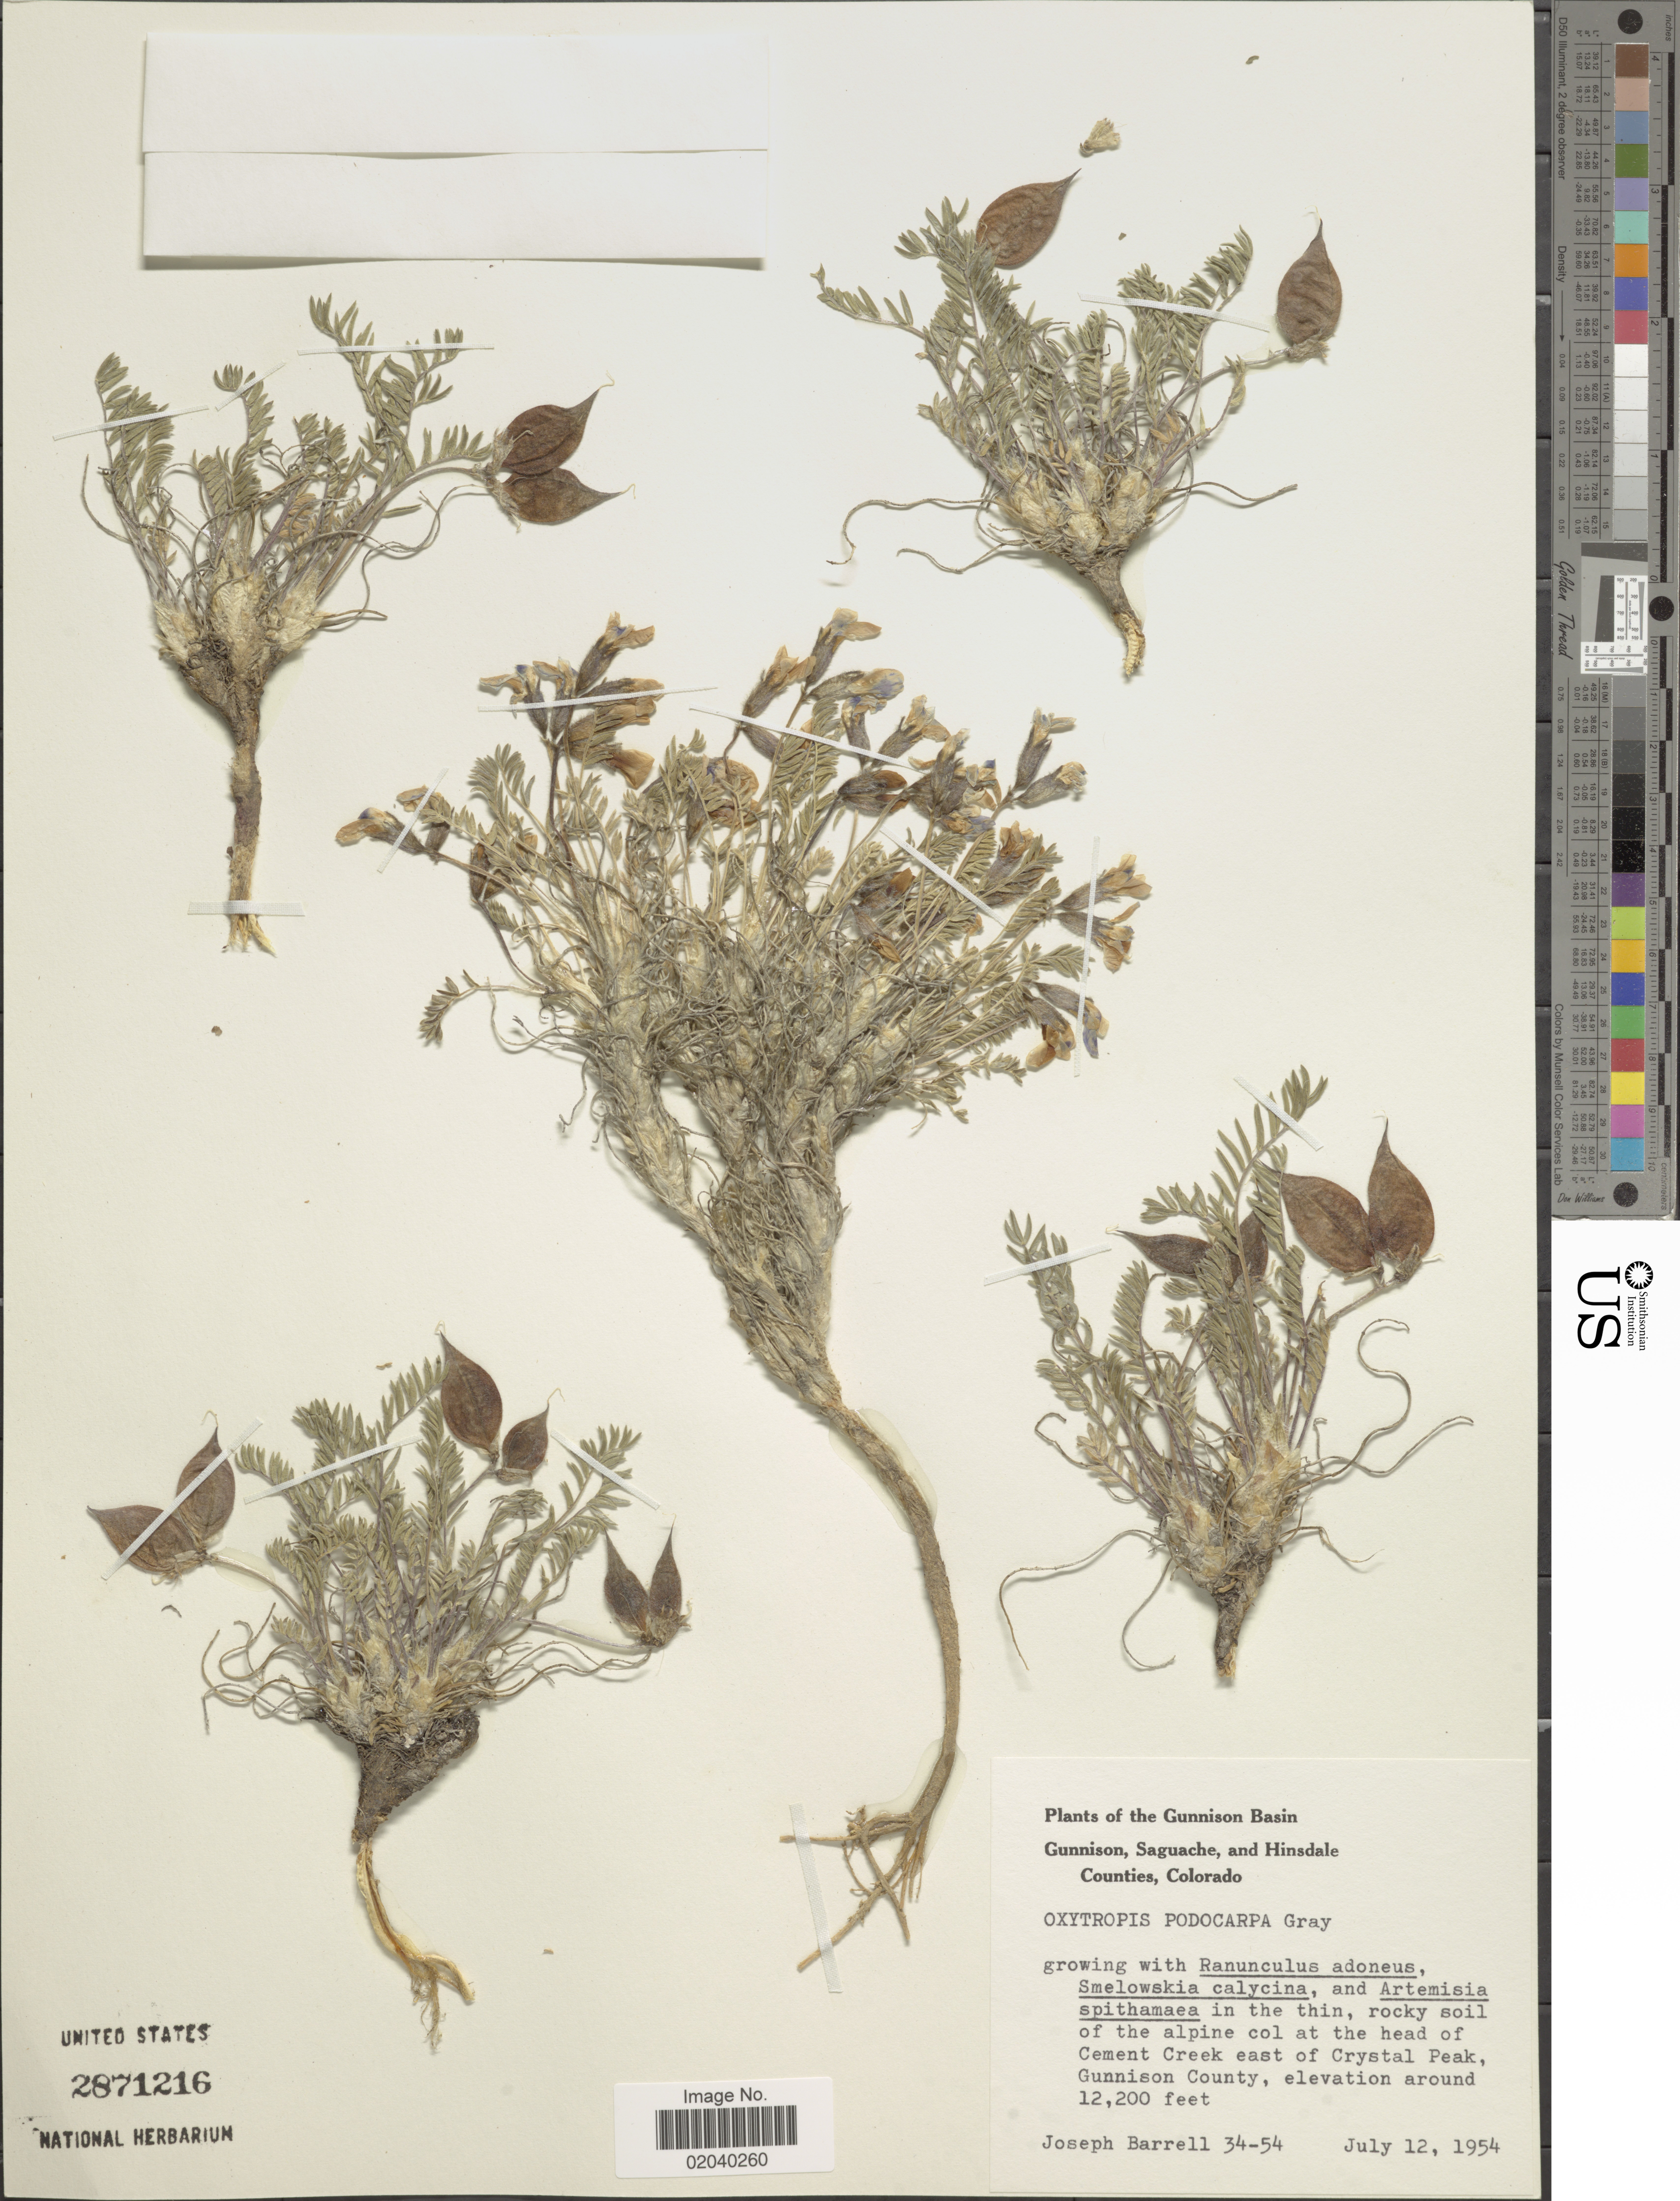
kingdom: Plantae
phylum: Tracheophyta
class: Magnoliopsida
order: Fabales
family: Fabaceae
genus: Oxytropis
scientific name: Oxytropis podocarpa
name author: A. Gray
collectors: J. Barrell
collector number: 34-54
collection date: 1954-07-12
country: United States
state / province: Colorado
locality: The Gunnison Basin, Gunnison, Saguache, and Hinsdale Counties, in the thin, rocky soil of the alpine col at the head of Cement Creek east of Crystal Peak, Gunnison County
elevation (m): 3719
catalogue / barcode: US 2871216